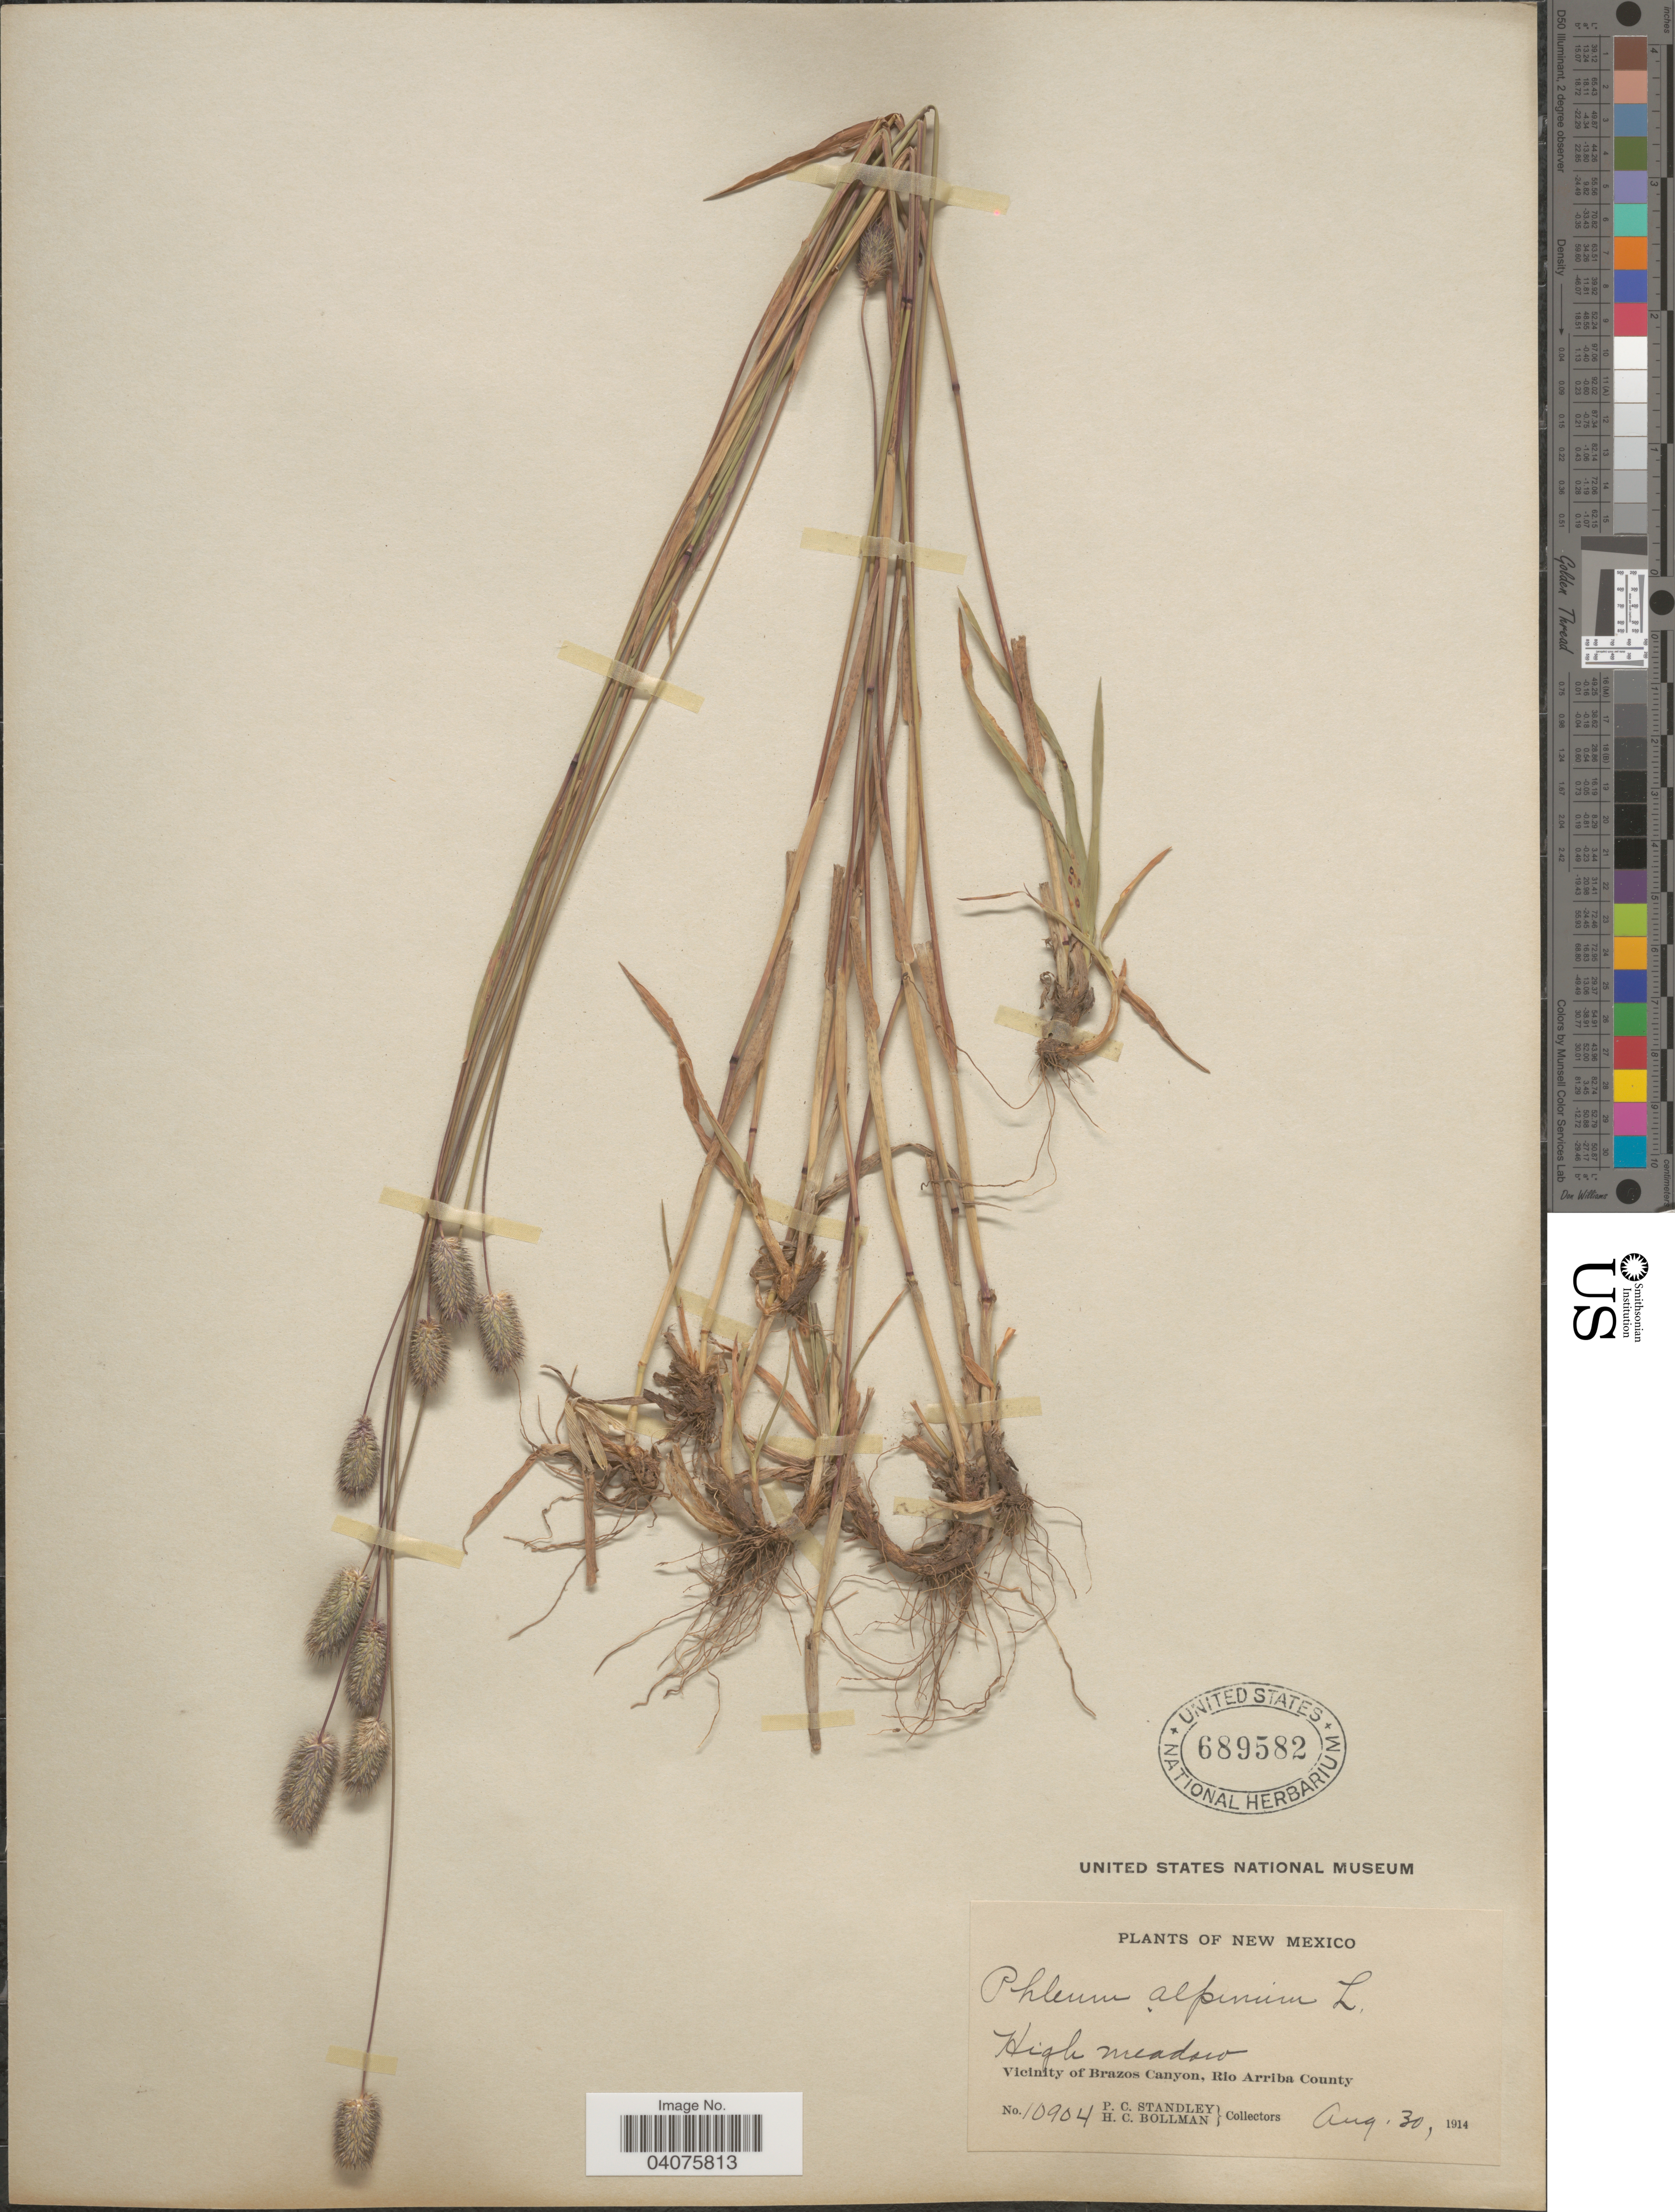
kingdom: Plantae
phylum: Tracheophyta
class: Liliopsida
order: Poales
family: Poaceae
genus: Phleum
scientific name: Phleum alpinum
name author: L.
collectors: P. C. Standley & H. C. Bollman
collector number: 10904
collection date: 1914-08-30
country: United States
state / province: New Mexico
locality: High meadow. Vicinity of Brazos Canyon, Rio Arriba County.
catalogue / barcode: US 689582